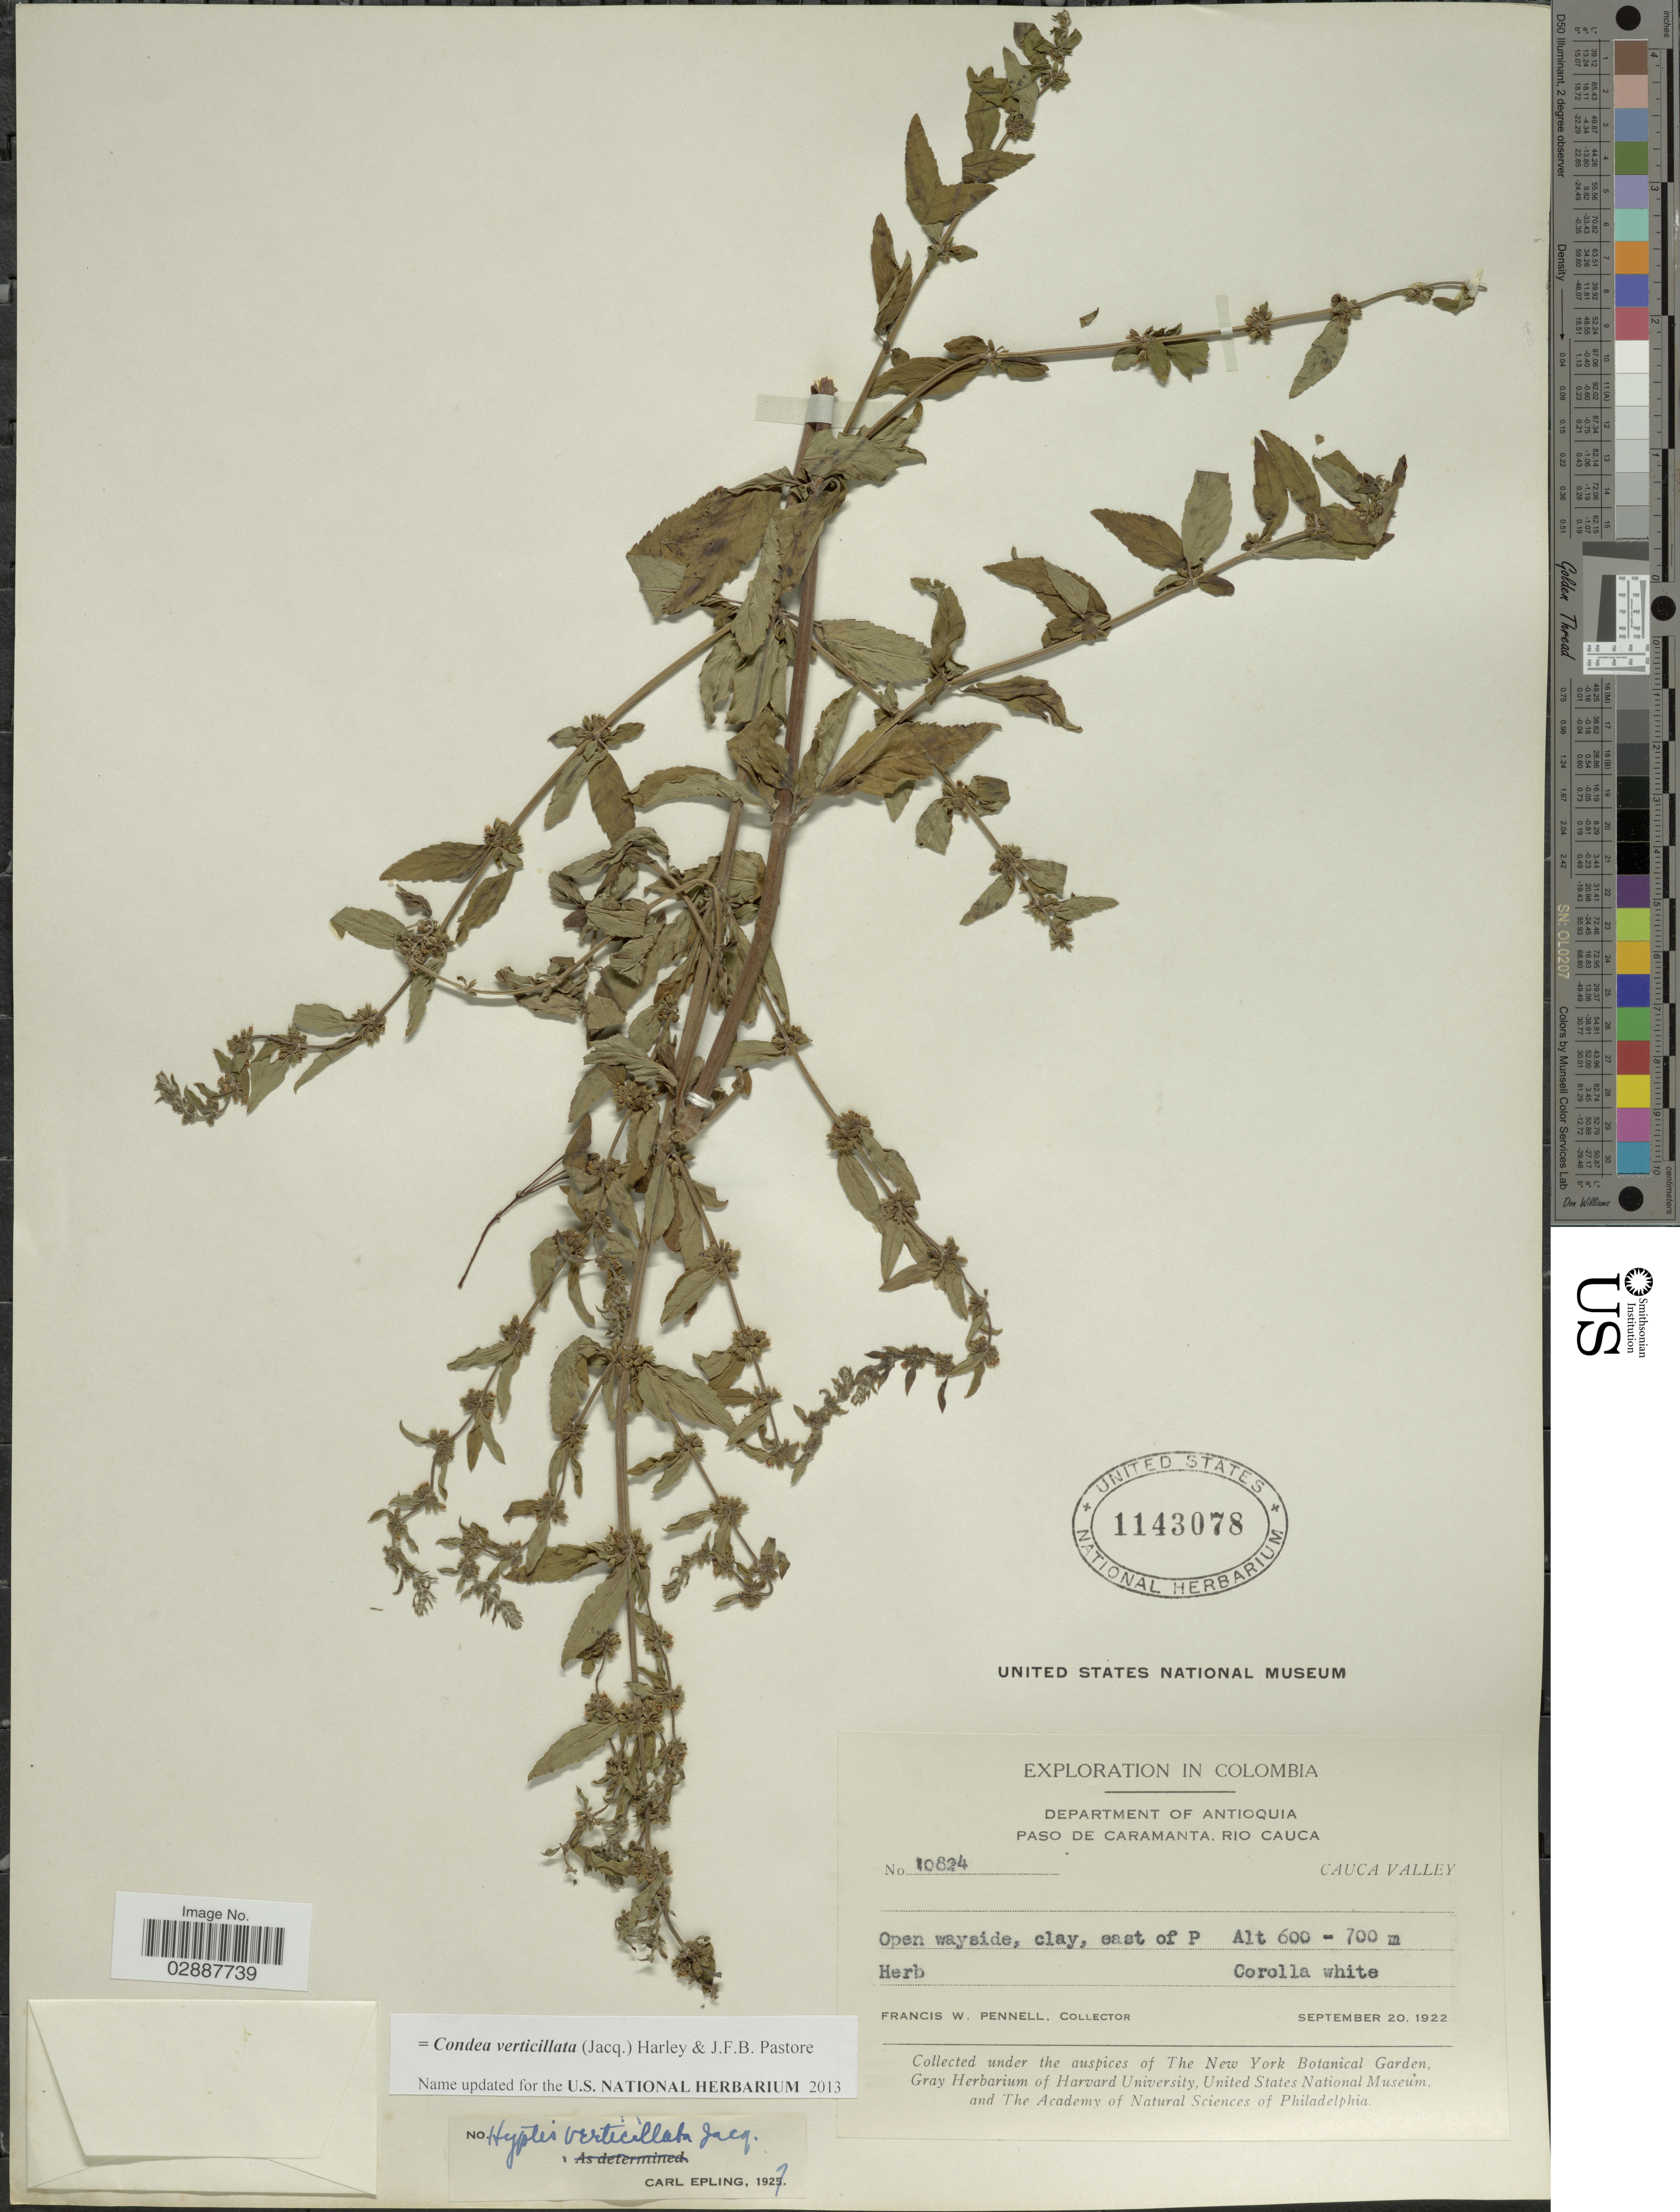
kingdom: Plantae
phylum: Tracheophyta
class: Magnoliopsida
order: Lamiales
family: Lamiaceae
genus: Condea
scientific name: Condea verticillata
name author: (Jacq.) Harley & J.F.B. Pastore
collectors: F. W. Pennell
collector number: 10824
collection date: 1922-09-20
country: Colombia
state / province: Antioquia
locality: Department of Antioquia. Paso De Caramanta, Rio Cauca. Cauca Valley. Open wayside, clay, east of P.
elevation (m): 600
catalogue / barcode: US 1143078